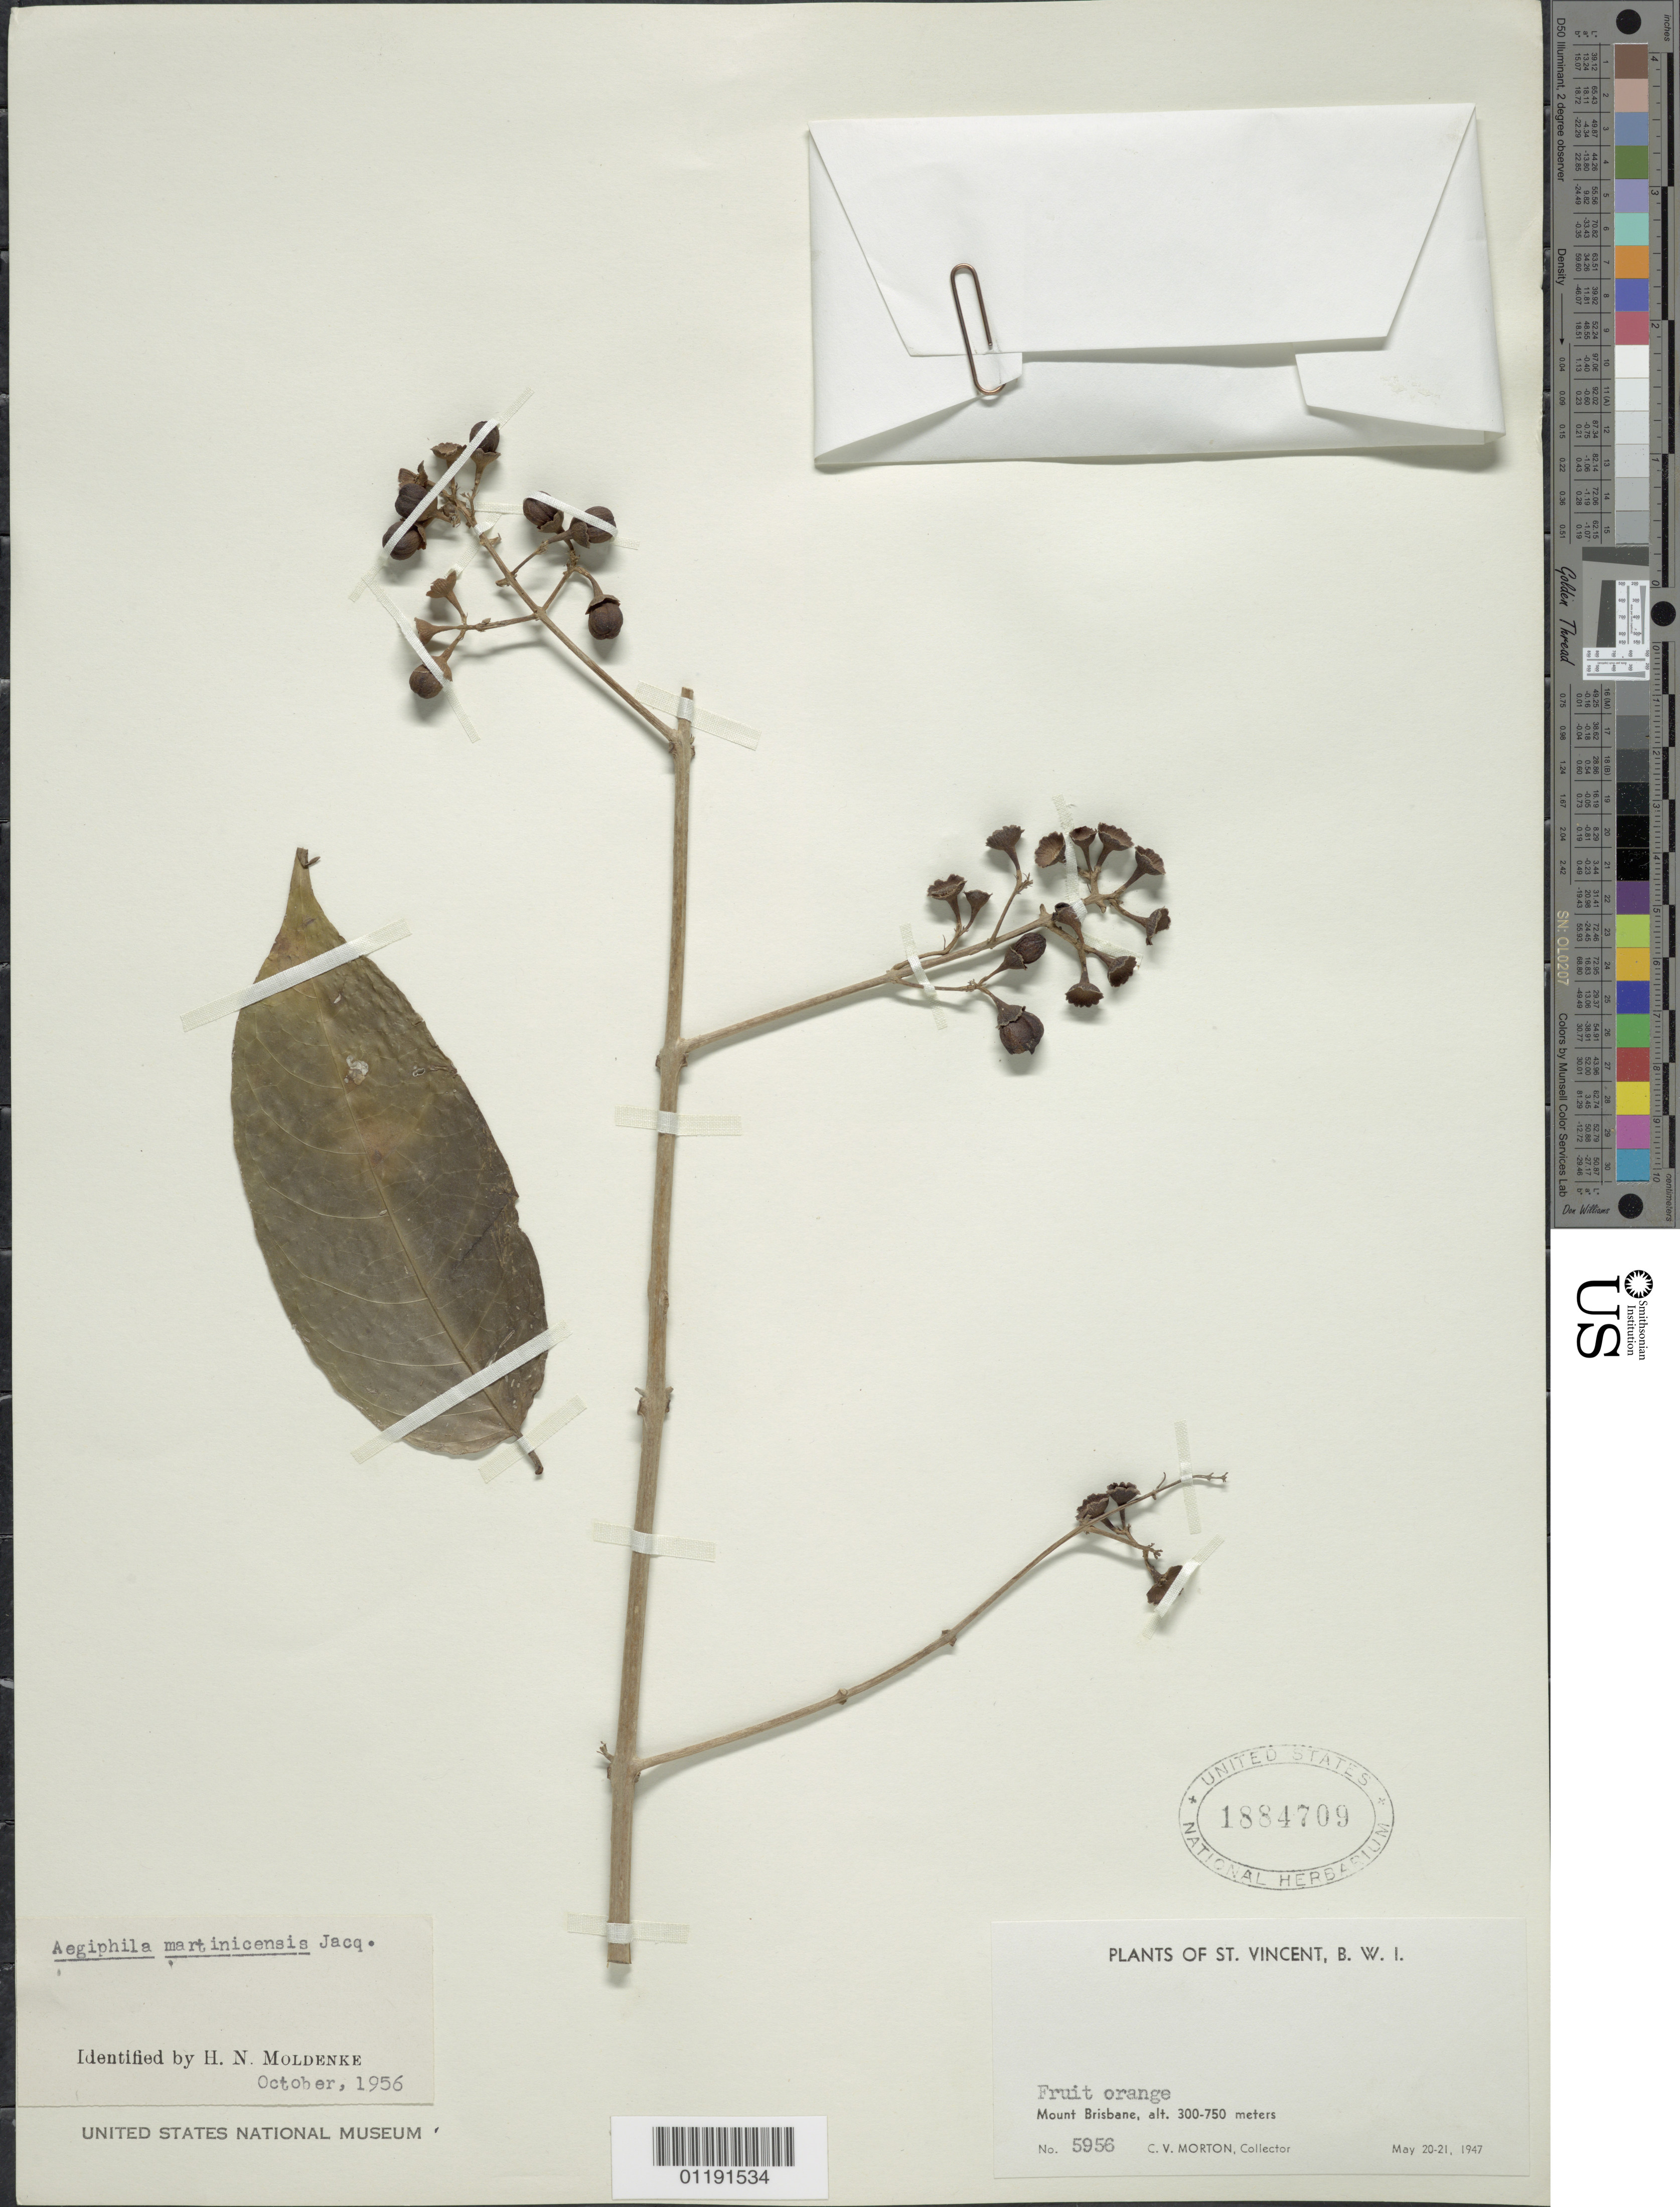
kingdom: Plantae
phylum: Tracheophyta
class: Magnoliopsida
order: Lamiales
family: Lamiaceae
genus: Aegiphila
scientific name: Aegiphila martinicensis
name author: Jacq.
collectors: C. V. Morton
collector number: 5956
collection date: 1947-05-20/1947-05-21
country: St. Vincent - Grenadines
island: Saint Vincent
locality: Mount Brisbane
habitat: Mountain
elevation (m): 300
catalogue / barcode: US 1884709